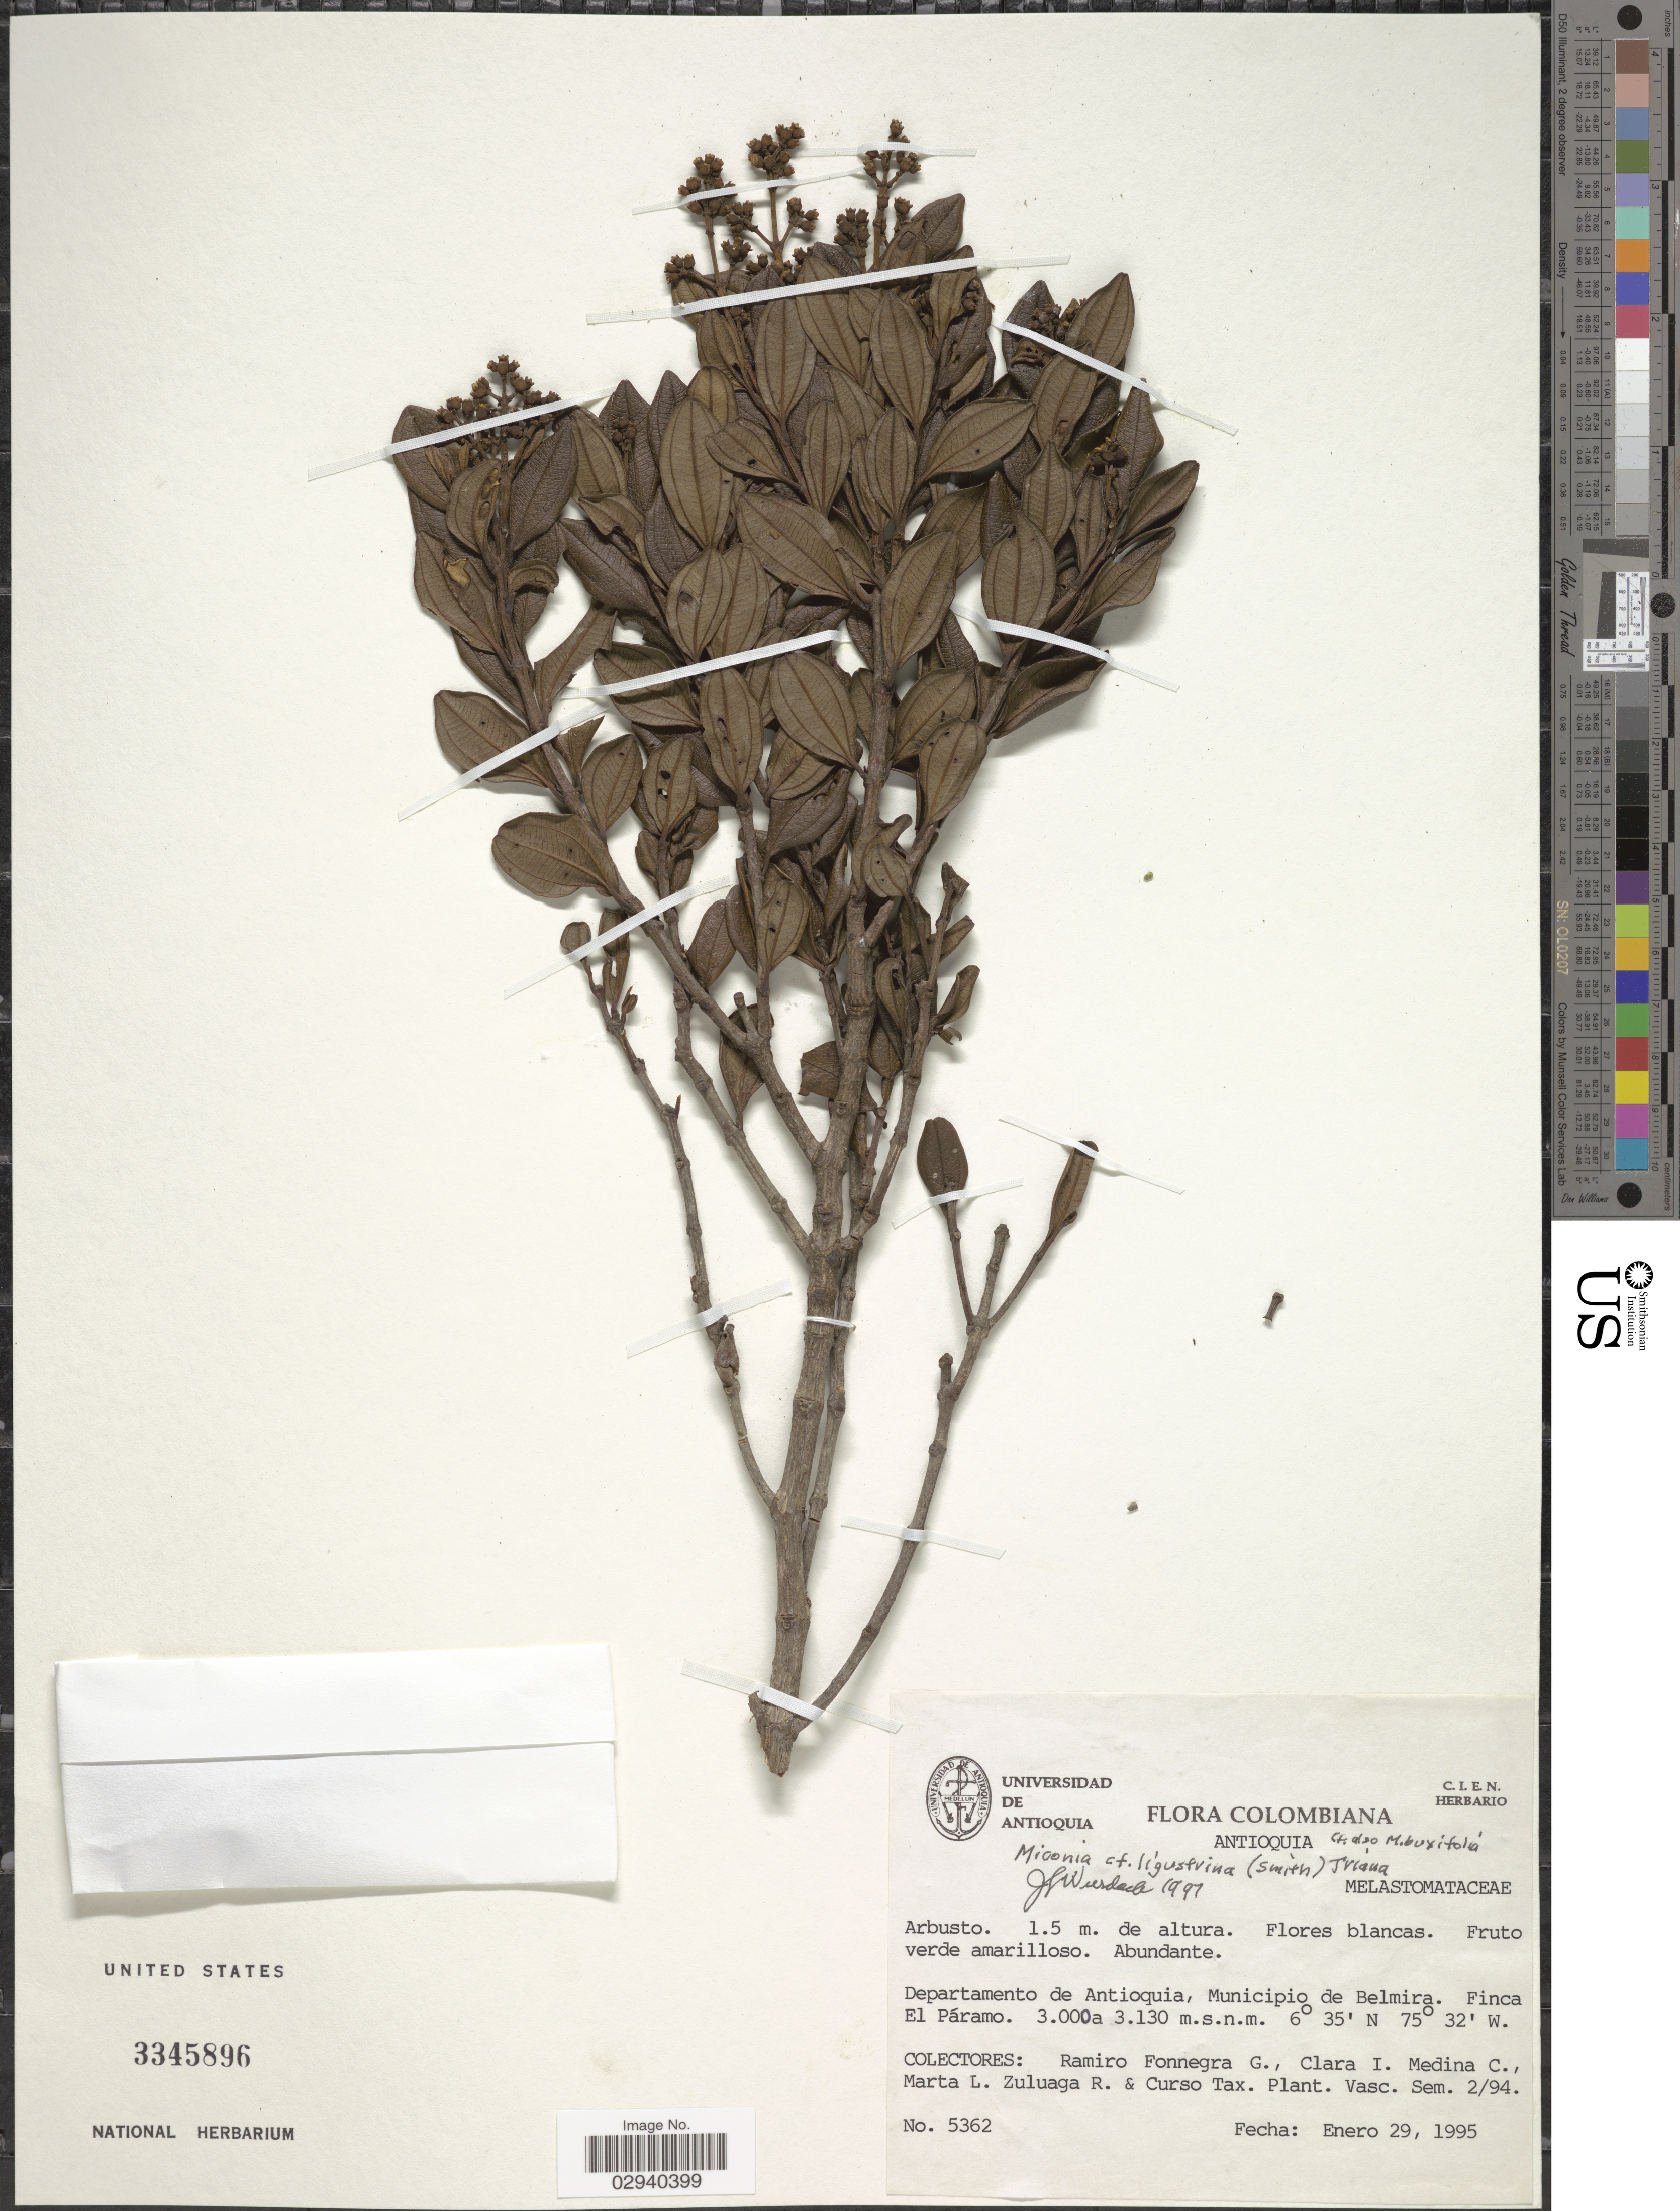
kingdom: Plantae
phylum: Tracheophyta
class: Magnoliopsida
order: Myrtales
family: Melastomataceae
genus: Miconia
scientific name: Miconia ligustrina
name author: (Sw.) Triana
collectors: R. Fonnegra G., C. Medina C., M. Zuluaga R. & Curso Tax. Plant. Vasc. Sem. 2/94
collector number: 5362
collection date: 1995-01-29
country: Colombia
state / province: Antioquia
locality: Departamento de Antioquia, Munipicio de Belmira. Finca El Páramo.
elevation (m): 3000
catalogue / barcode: US 3345896